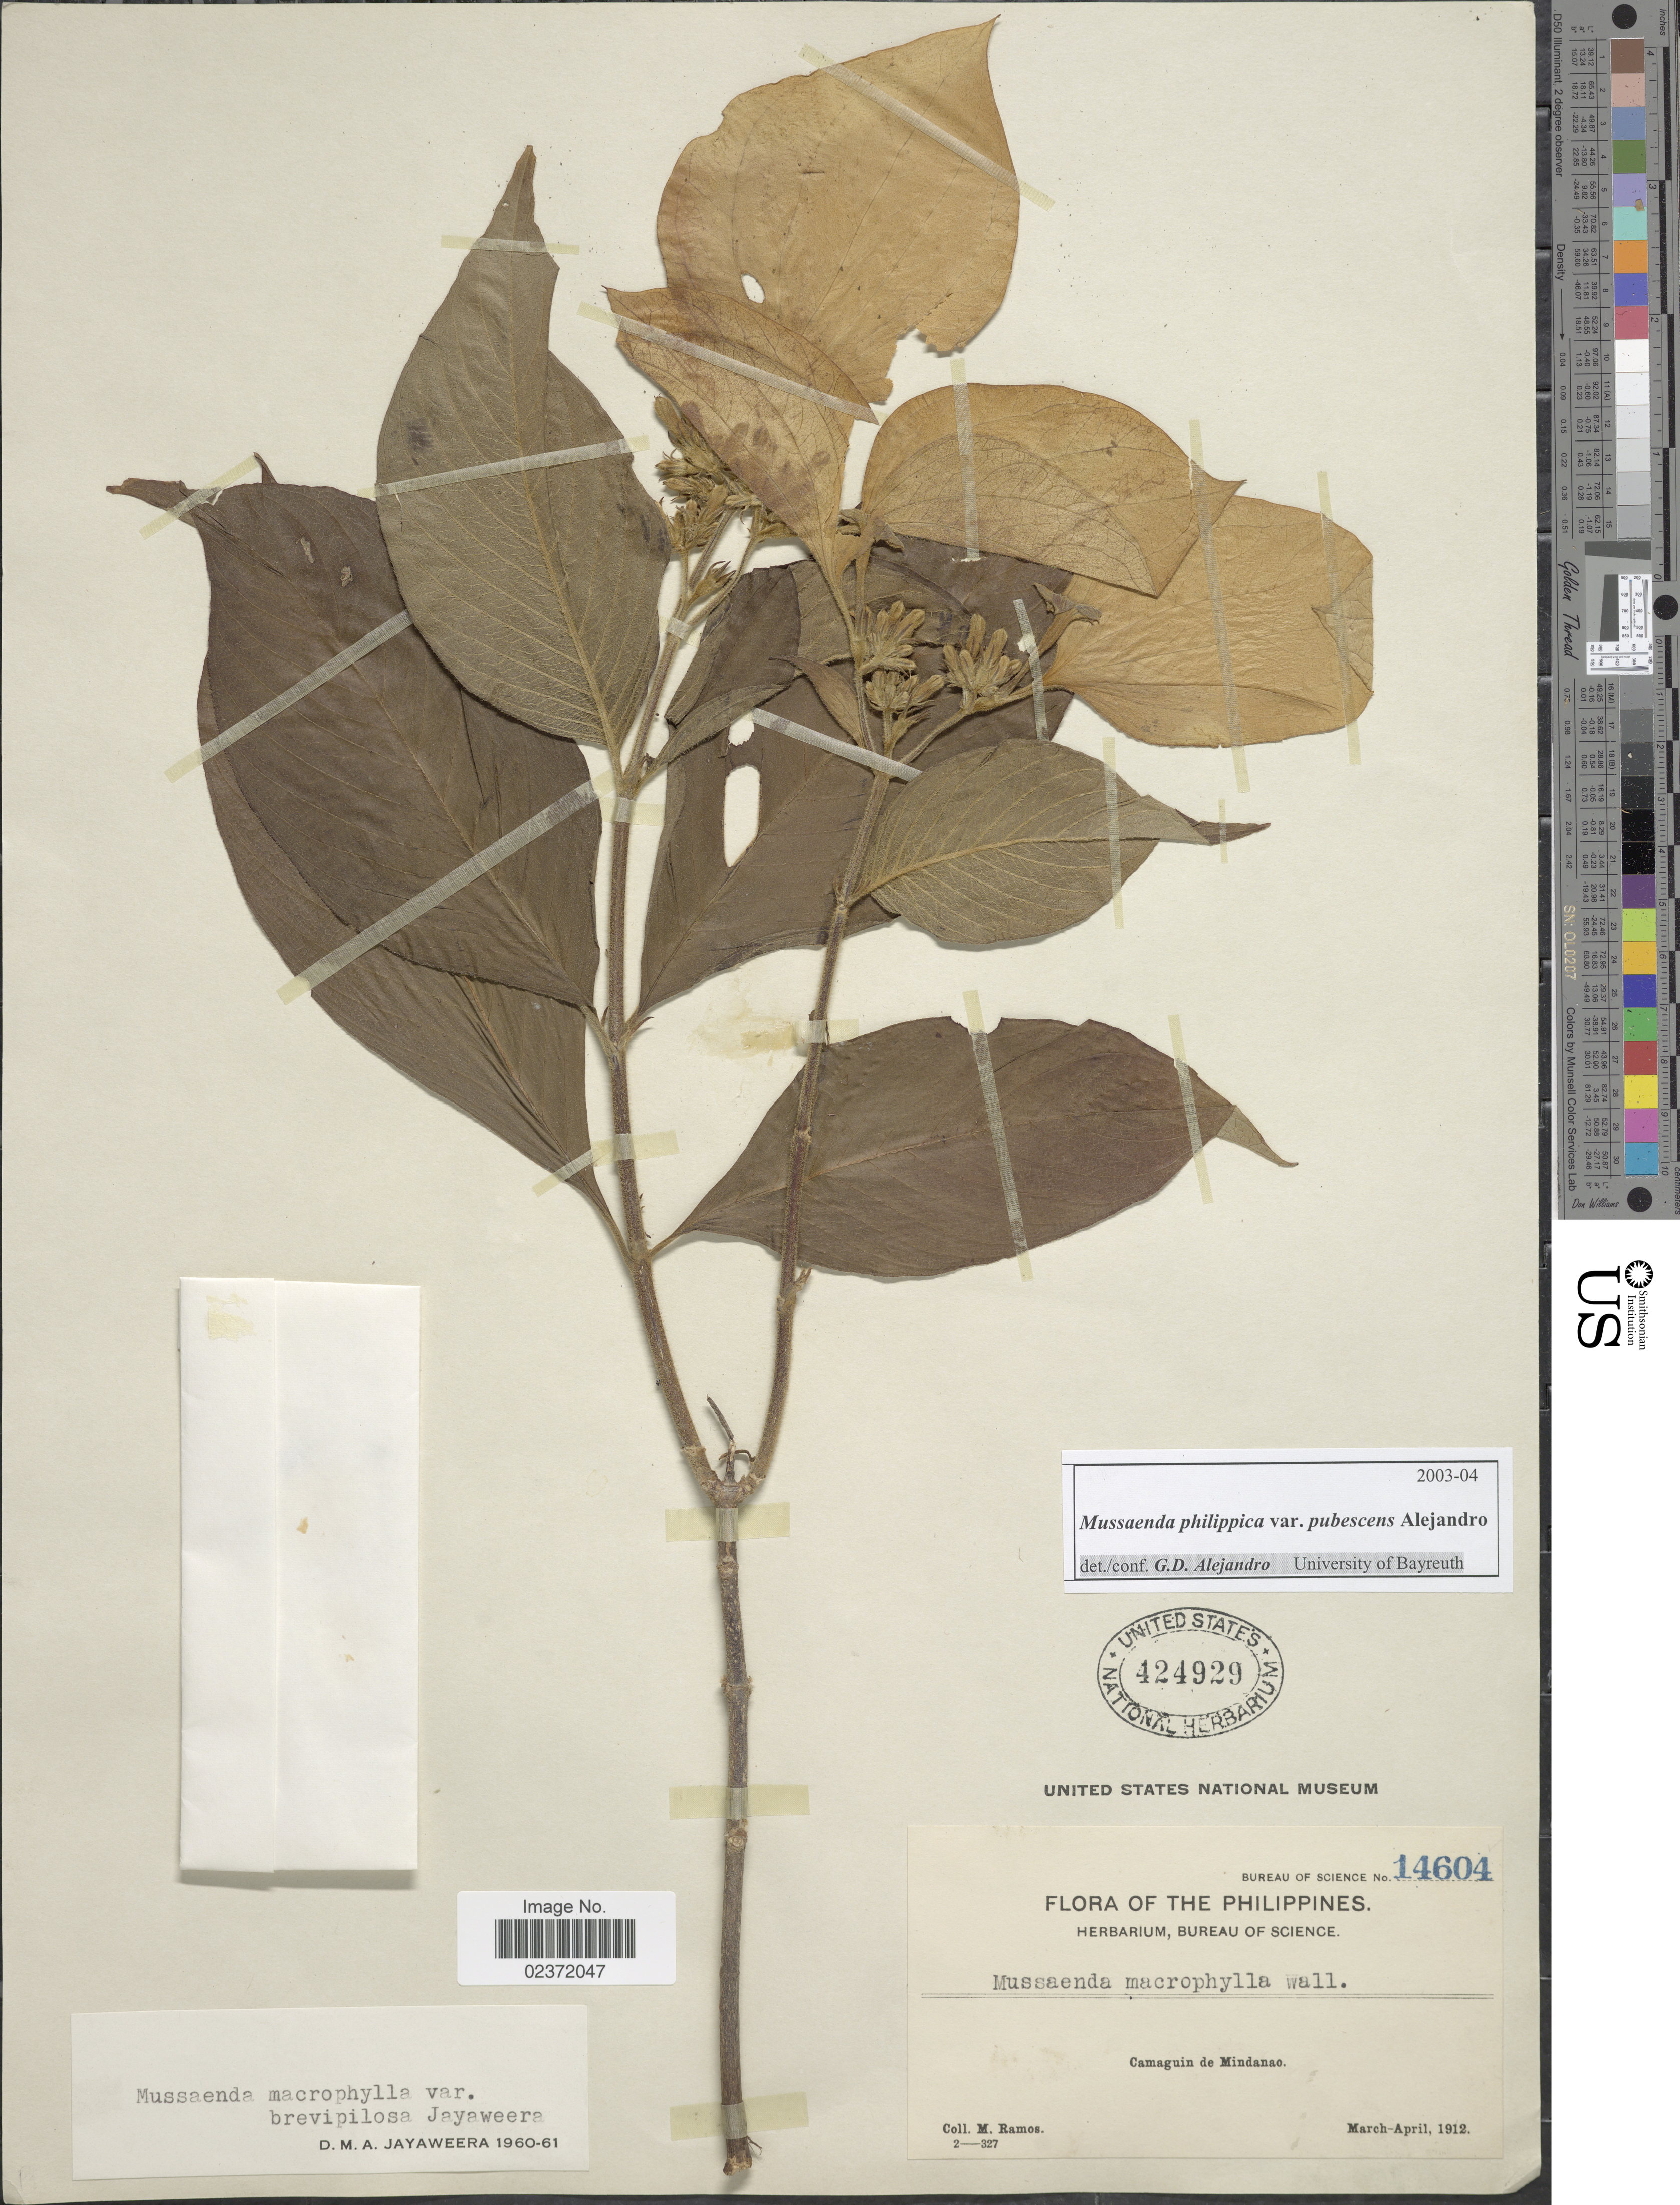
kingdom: Plantae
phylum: Tracheophyta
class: Magnoliopsida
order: Gentianales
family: Rubiaceae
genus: Mussaenda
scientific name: Mussaenda philippica var. pubescens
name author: Alejandro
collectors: M. Ramos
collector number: Bureau of Science 14604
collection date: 1912-03/1912-04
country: Philippines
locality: Camaguin de Mindanao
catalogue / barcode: US 424929